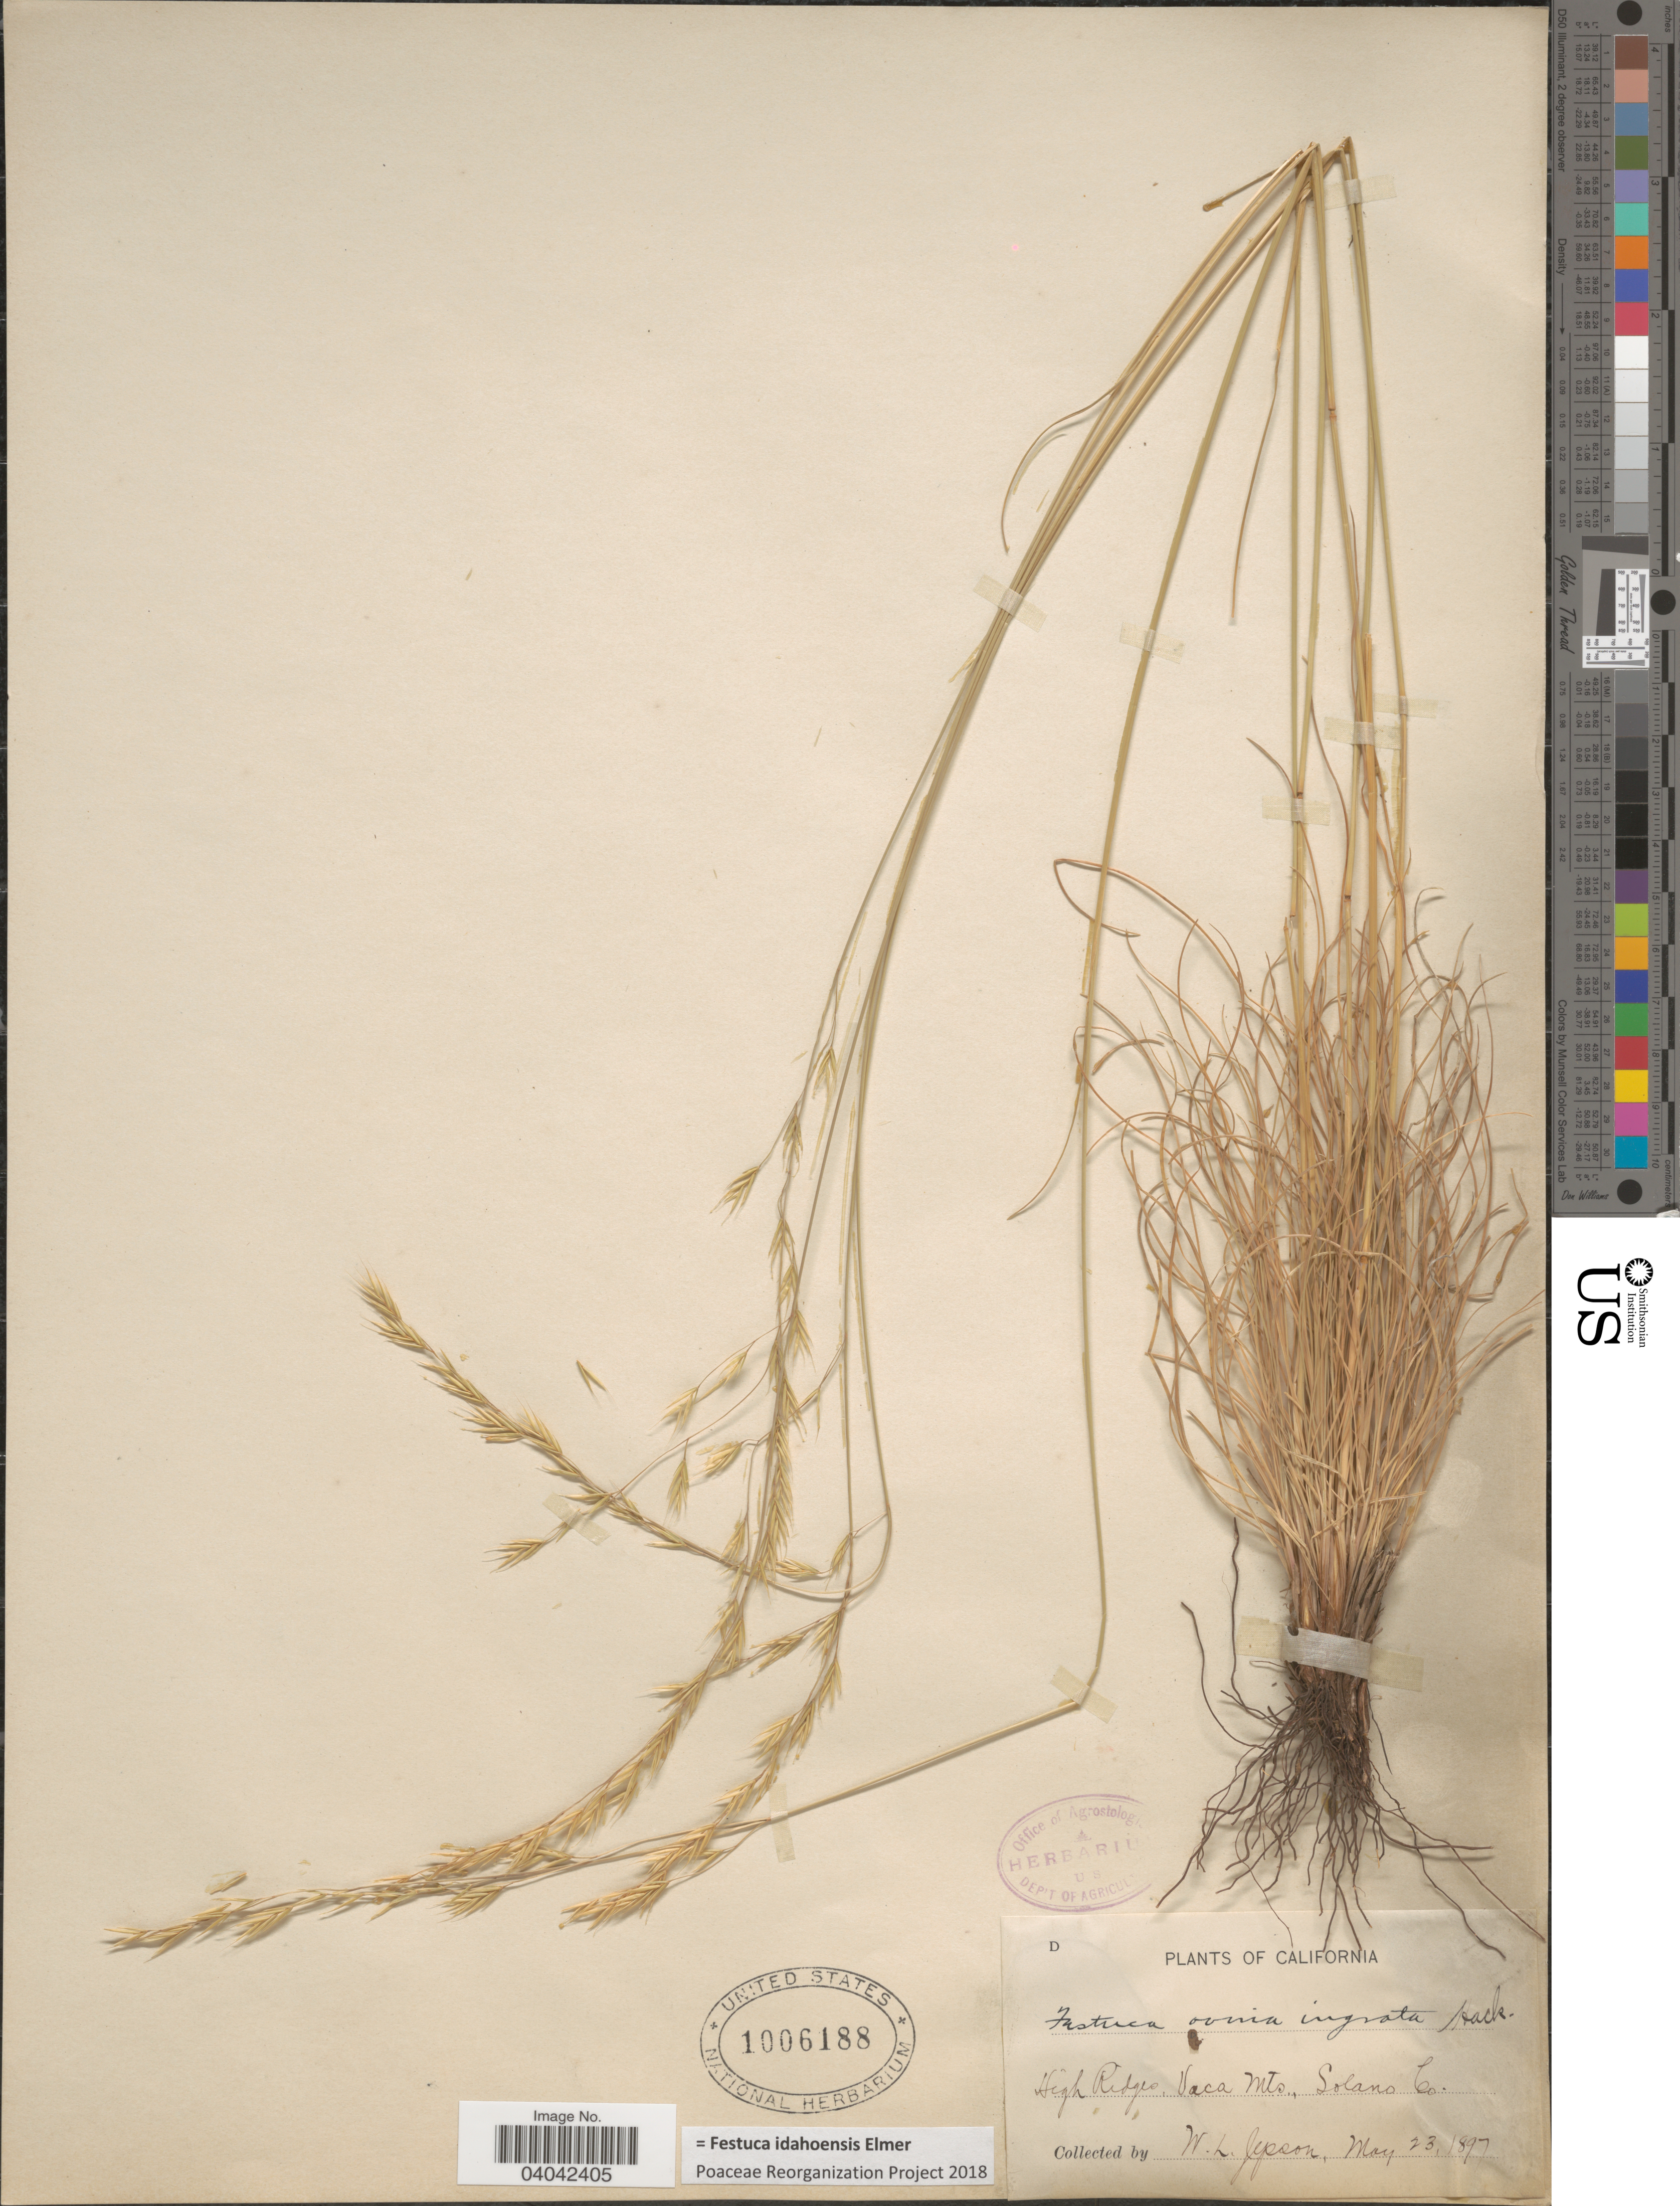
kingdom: Plantae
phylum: Tracheophyta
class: Liliopsida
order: Poales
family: Poaceae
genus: Festuca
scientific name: Festuca idahoensis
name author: Elmer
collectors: W. L. Jepson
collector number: D?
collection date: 1897-05-23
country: United States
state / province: California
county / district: Solano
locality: High Ridges, Vaca Mts., Solano Co.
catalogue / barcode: US 1006188